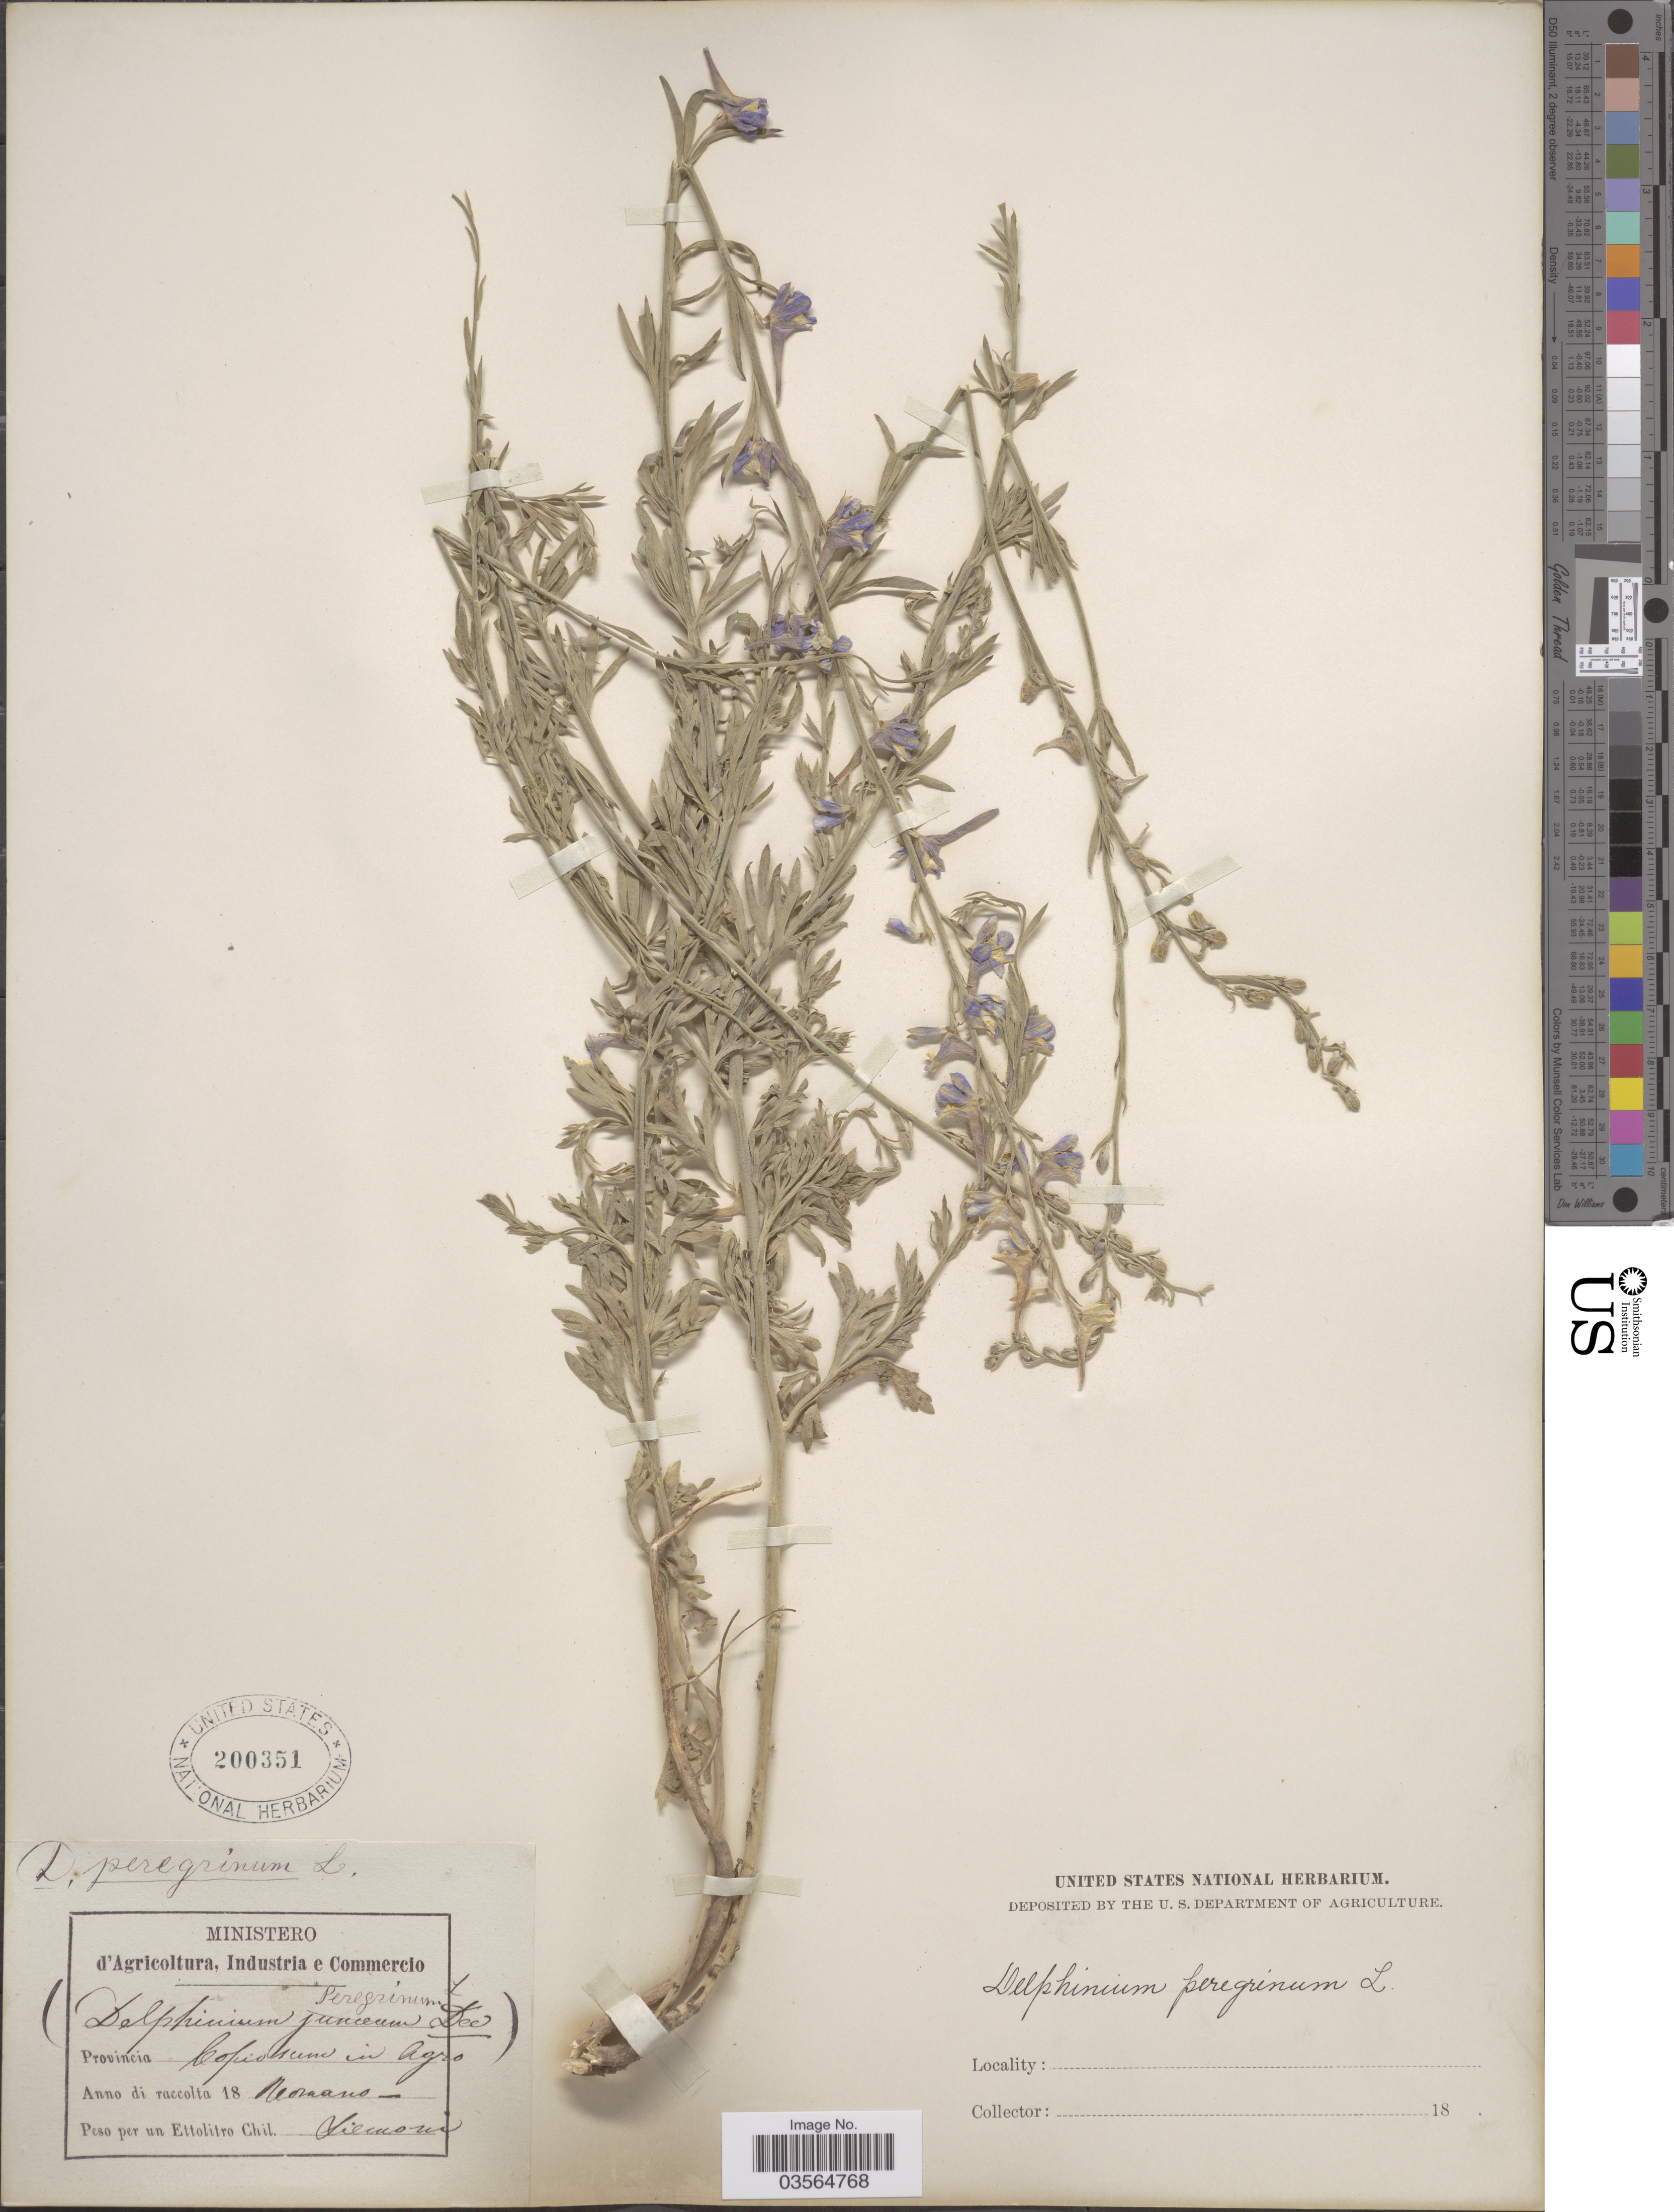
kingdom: Plantae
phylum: Tracheophyta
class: Magnoliopsida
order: Ranunculales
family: Ranunculaceae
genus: Delphinium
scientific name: Delphinium halteratum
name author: Sibth. & Sm.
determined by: Du Pasquier, P.-E.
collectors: Siemoni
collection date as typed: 18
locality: Provincia Copiocum [interpreted] in Agro.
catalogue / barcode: US 200351